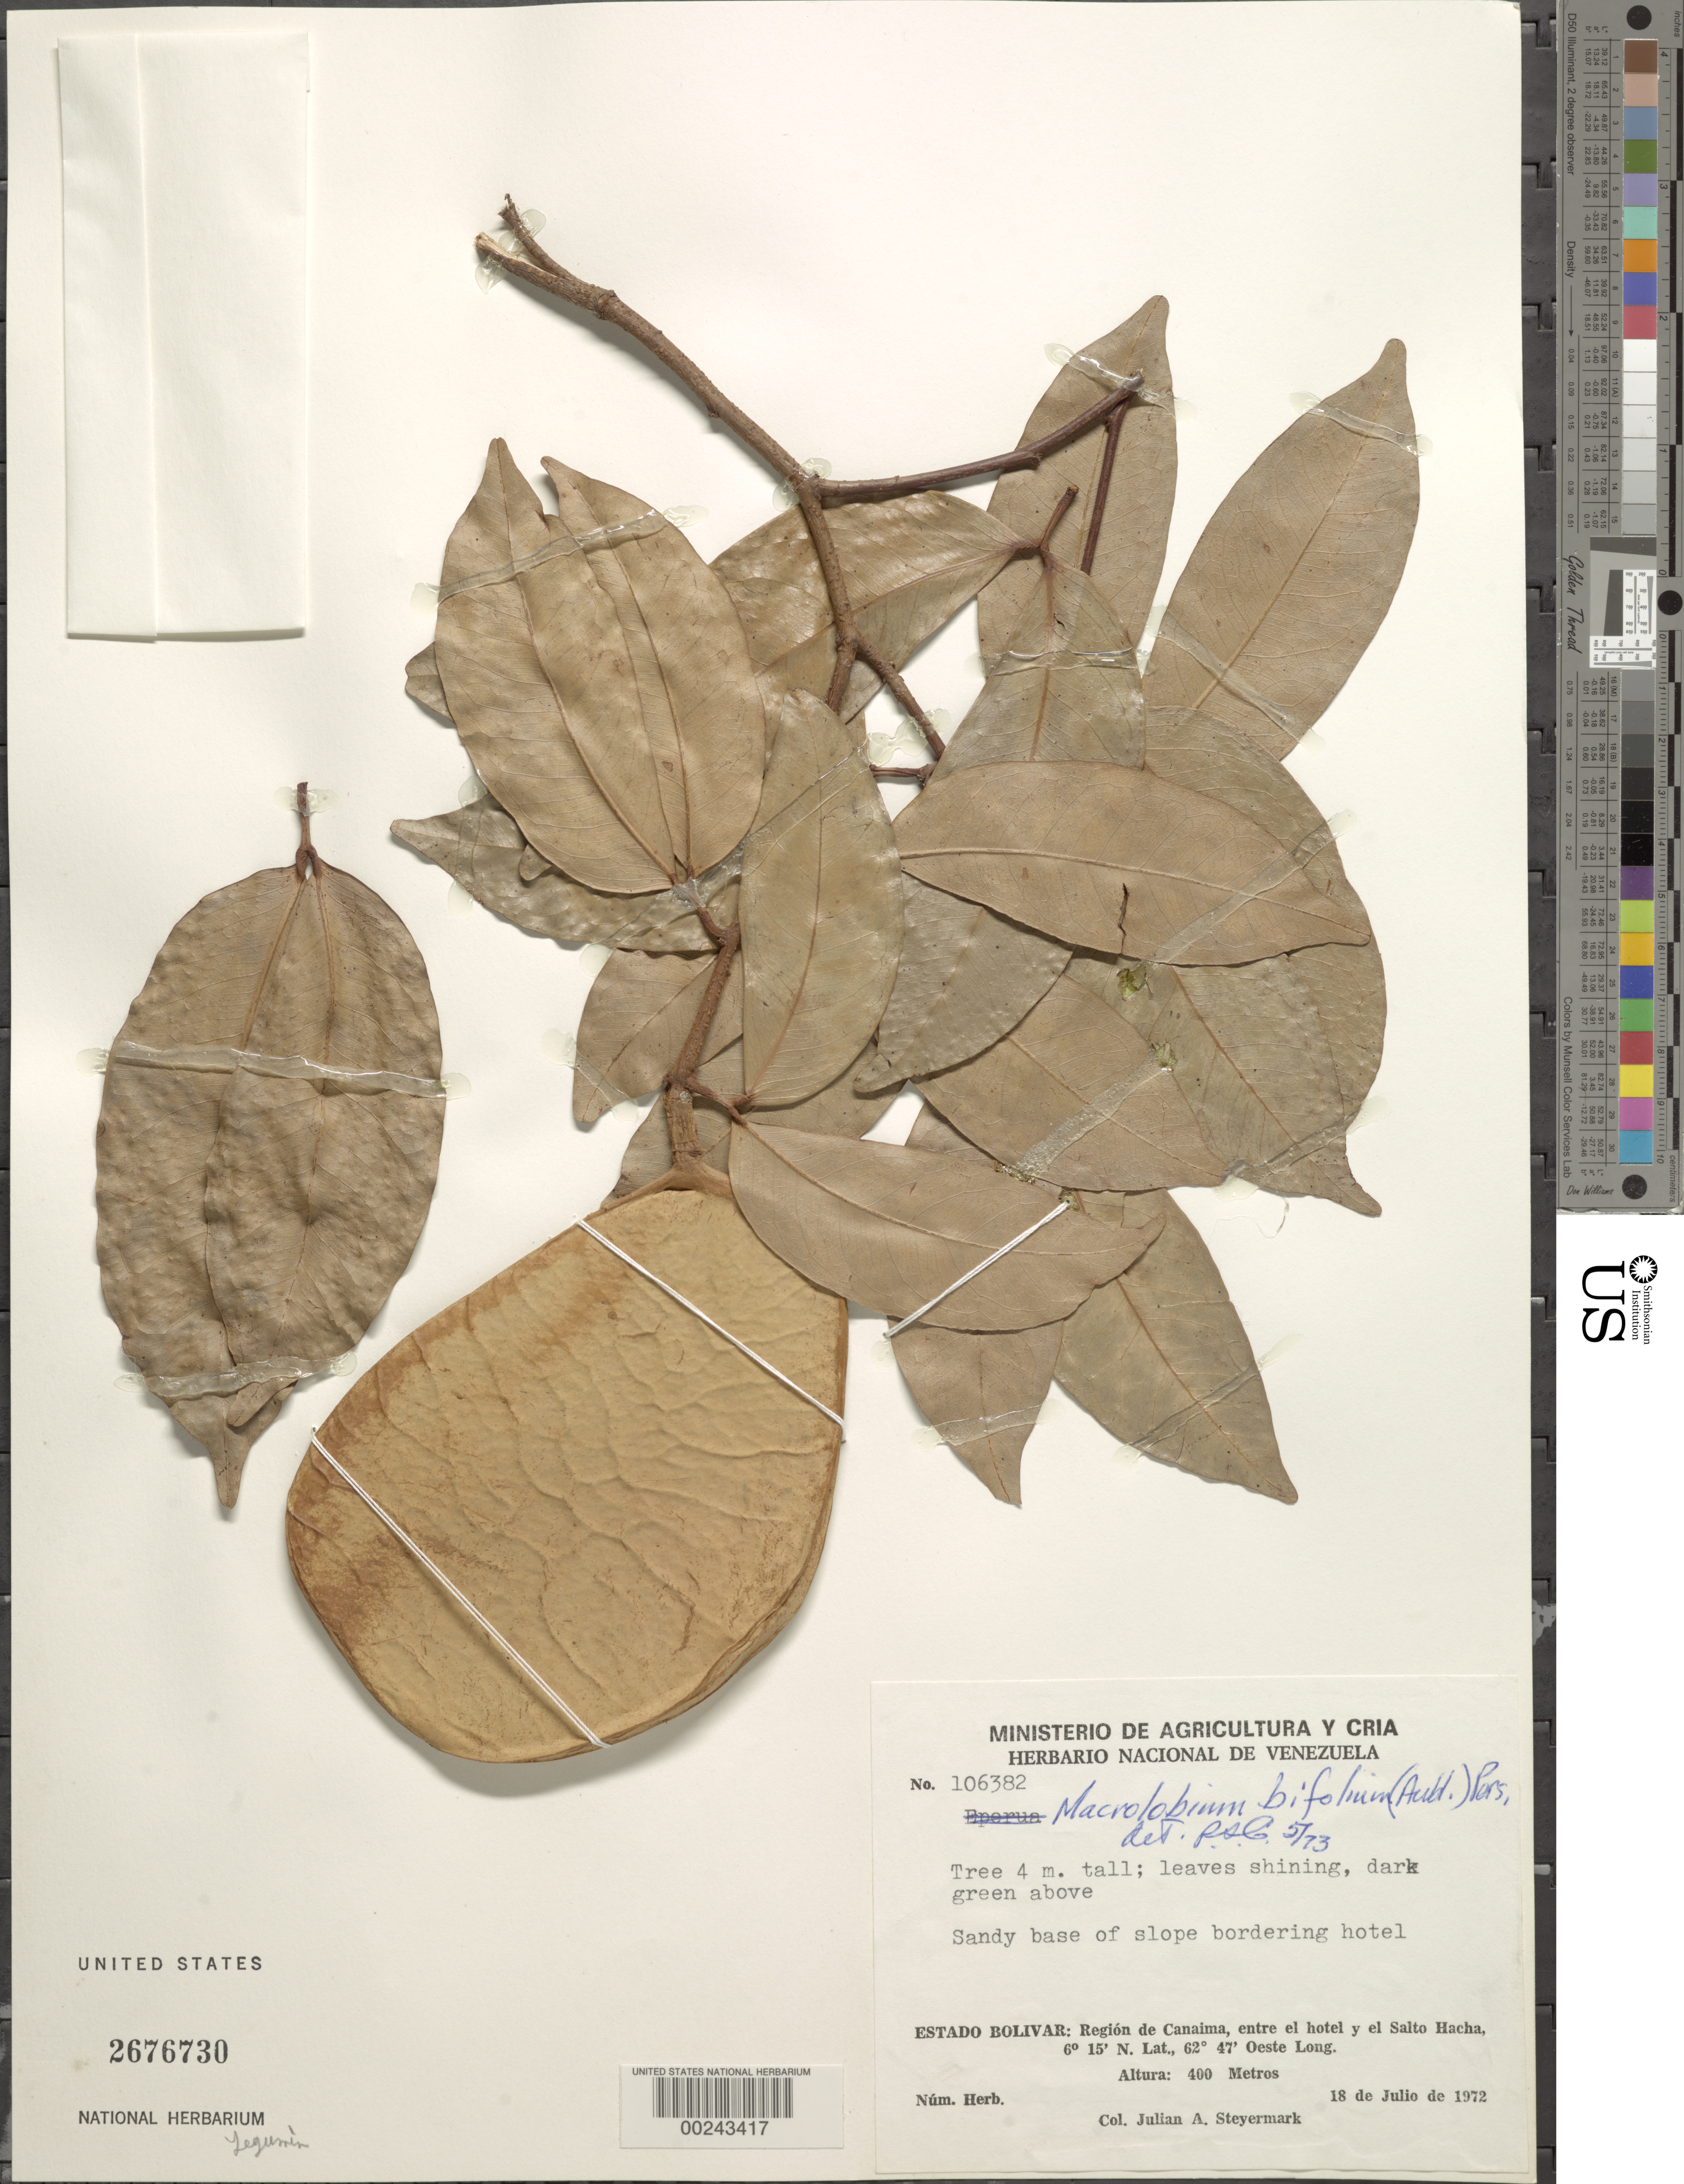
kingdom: Plantae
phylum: Tracheophyta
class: Magnoliopsida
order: Fabales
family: Fabaceae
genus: Macrolobium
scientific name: Macrolobium bifolium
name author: (Aubl.) Pers.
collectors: J. Steyermark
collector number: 106382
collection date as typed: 18 Jul 1972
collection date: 1972-07-18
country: Venezuela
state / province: Bolivar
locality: Region of canaima, between the hotel and the salto hacha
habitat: Sandy base of slope bordering hotel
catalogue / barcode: US 2676730